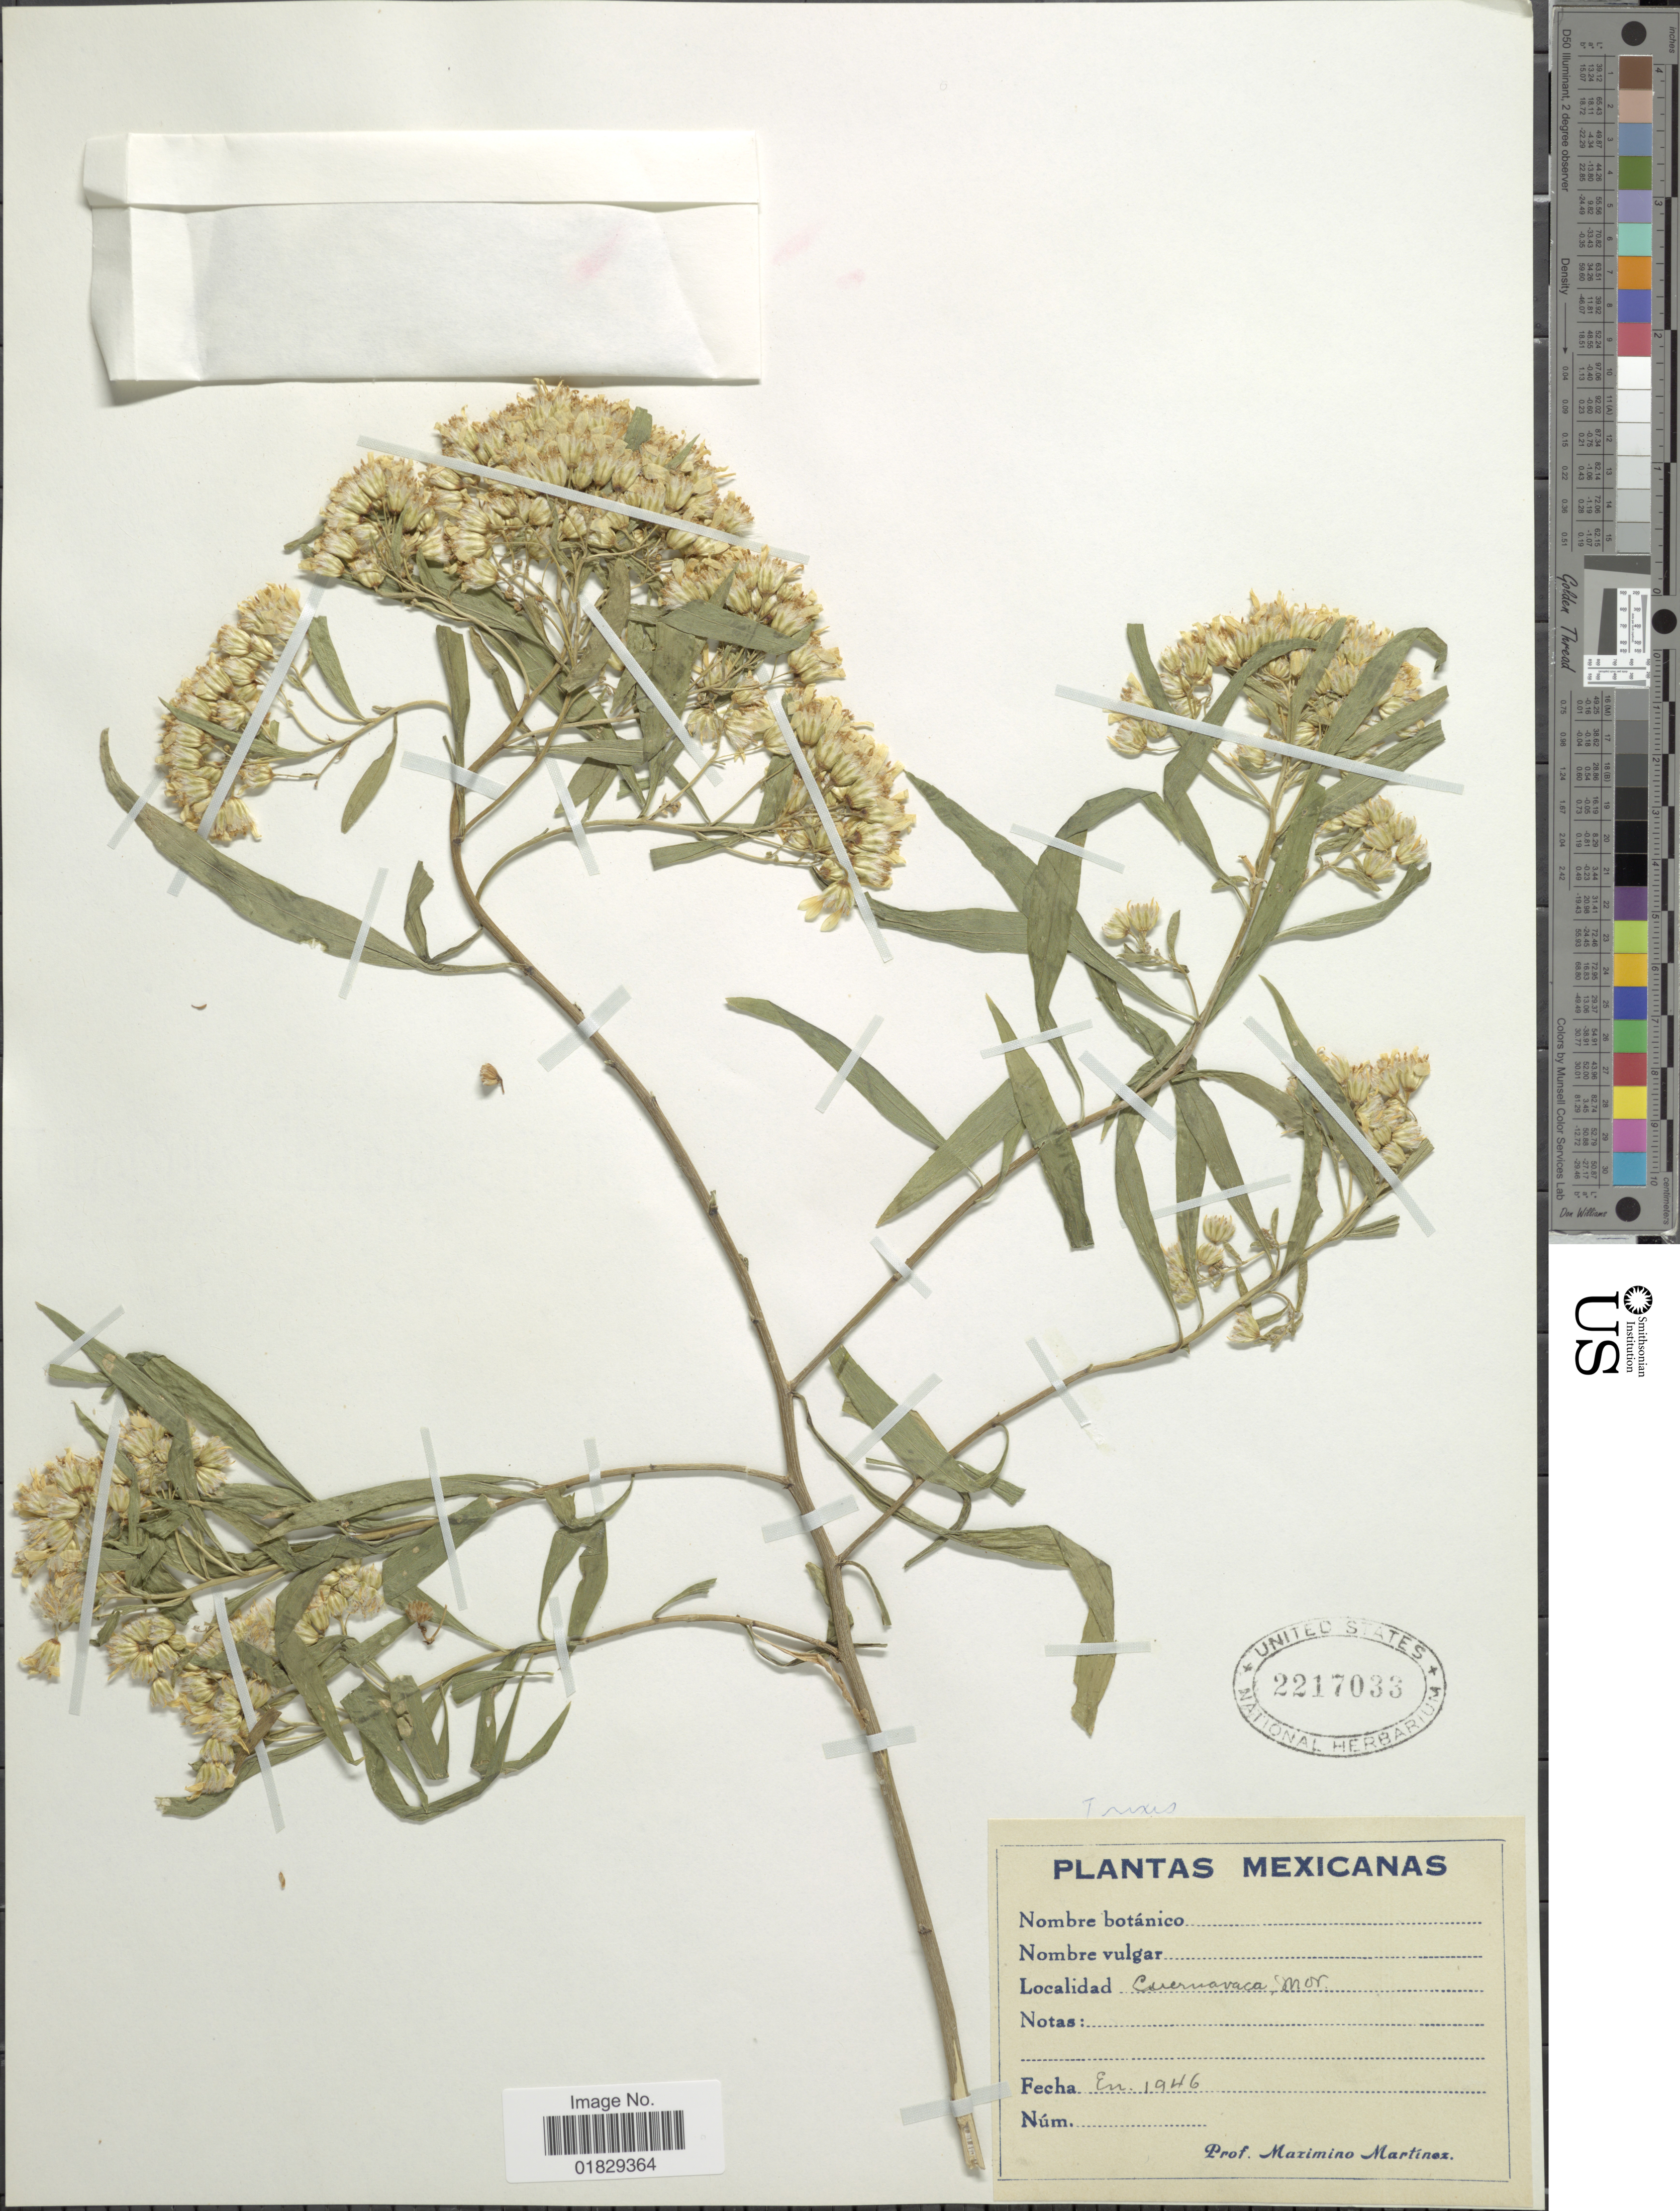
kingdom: Plantae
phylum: Tracheophyta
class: Magnoliopsida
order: Asterales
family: Asteraceae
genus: Barkleyanthus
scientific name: Barkleyanthus salicifolius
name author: (Kunth) H. Rob. & Brettell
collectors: M. Martinez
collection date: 1946-01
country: Mexico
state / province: Morelos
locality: Cuernavaca, Mor.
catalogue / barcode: US 2217033